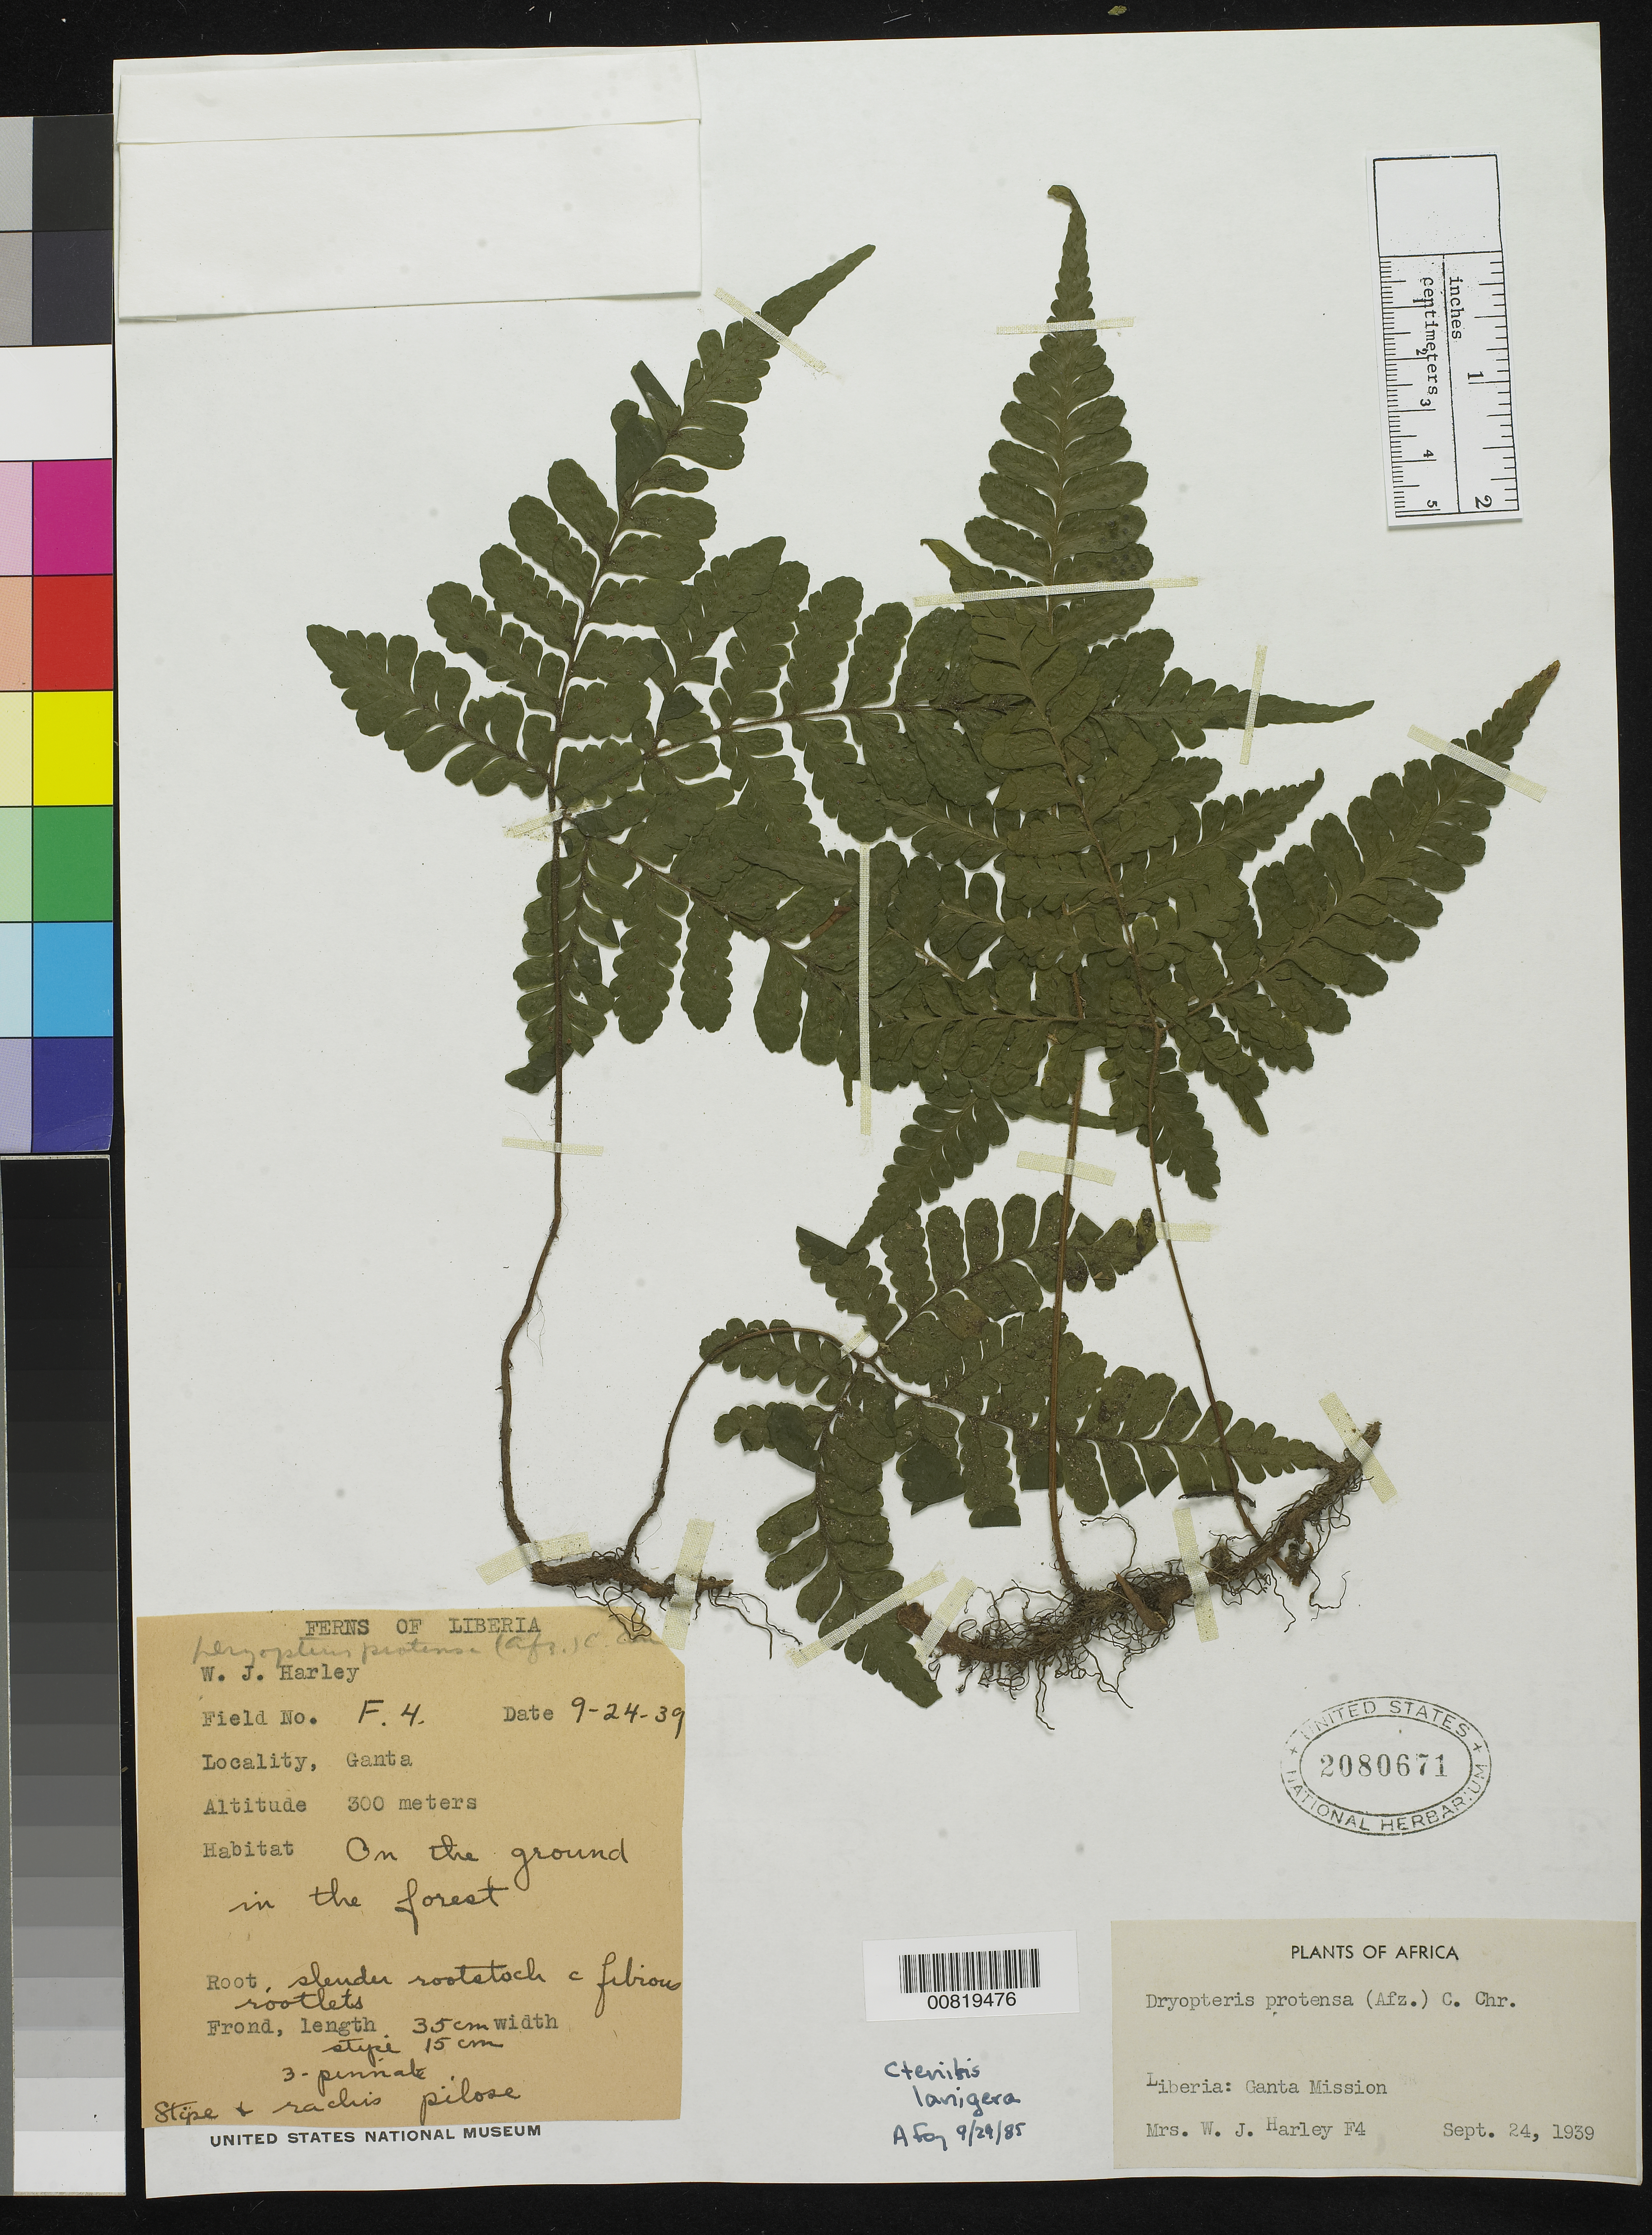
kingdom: Plantae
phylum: Tracheophyta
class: Polypodiopsida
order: Polypodiales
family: Tectariaceae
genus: Triplophyllum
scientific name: Triplophyllum subquinquefidum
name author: (P. Beauv.) Pic. Serm.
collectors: W. Harley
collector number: F 4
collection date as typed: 24 Sep 1939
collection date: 1939-09-24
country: Liberia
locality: Ganta Mission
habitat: Forest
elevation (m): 300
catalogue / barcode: US 2080671